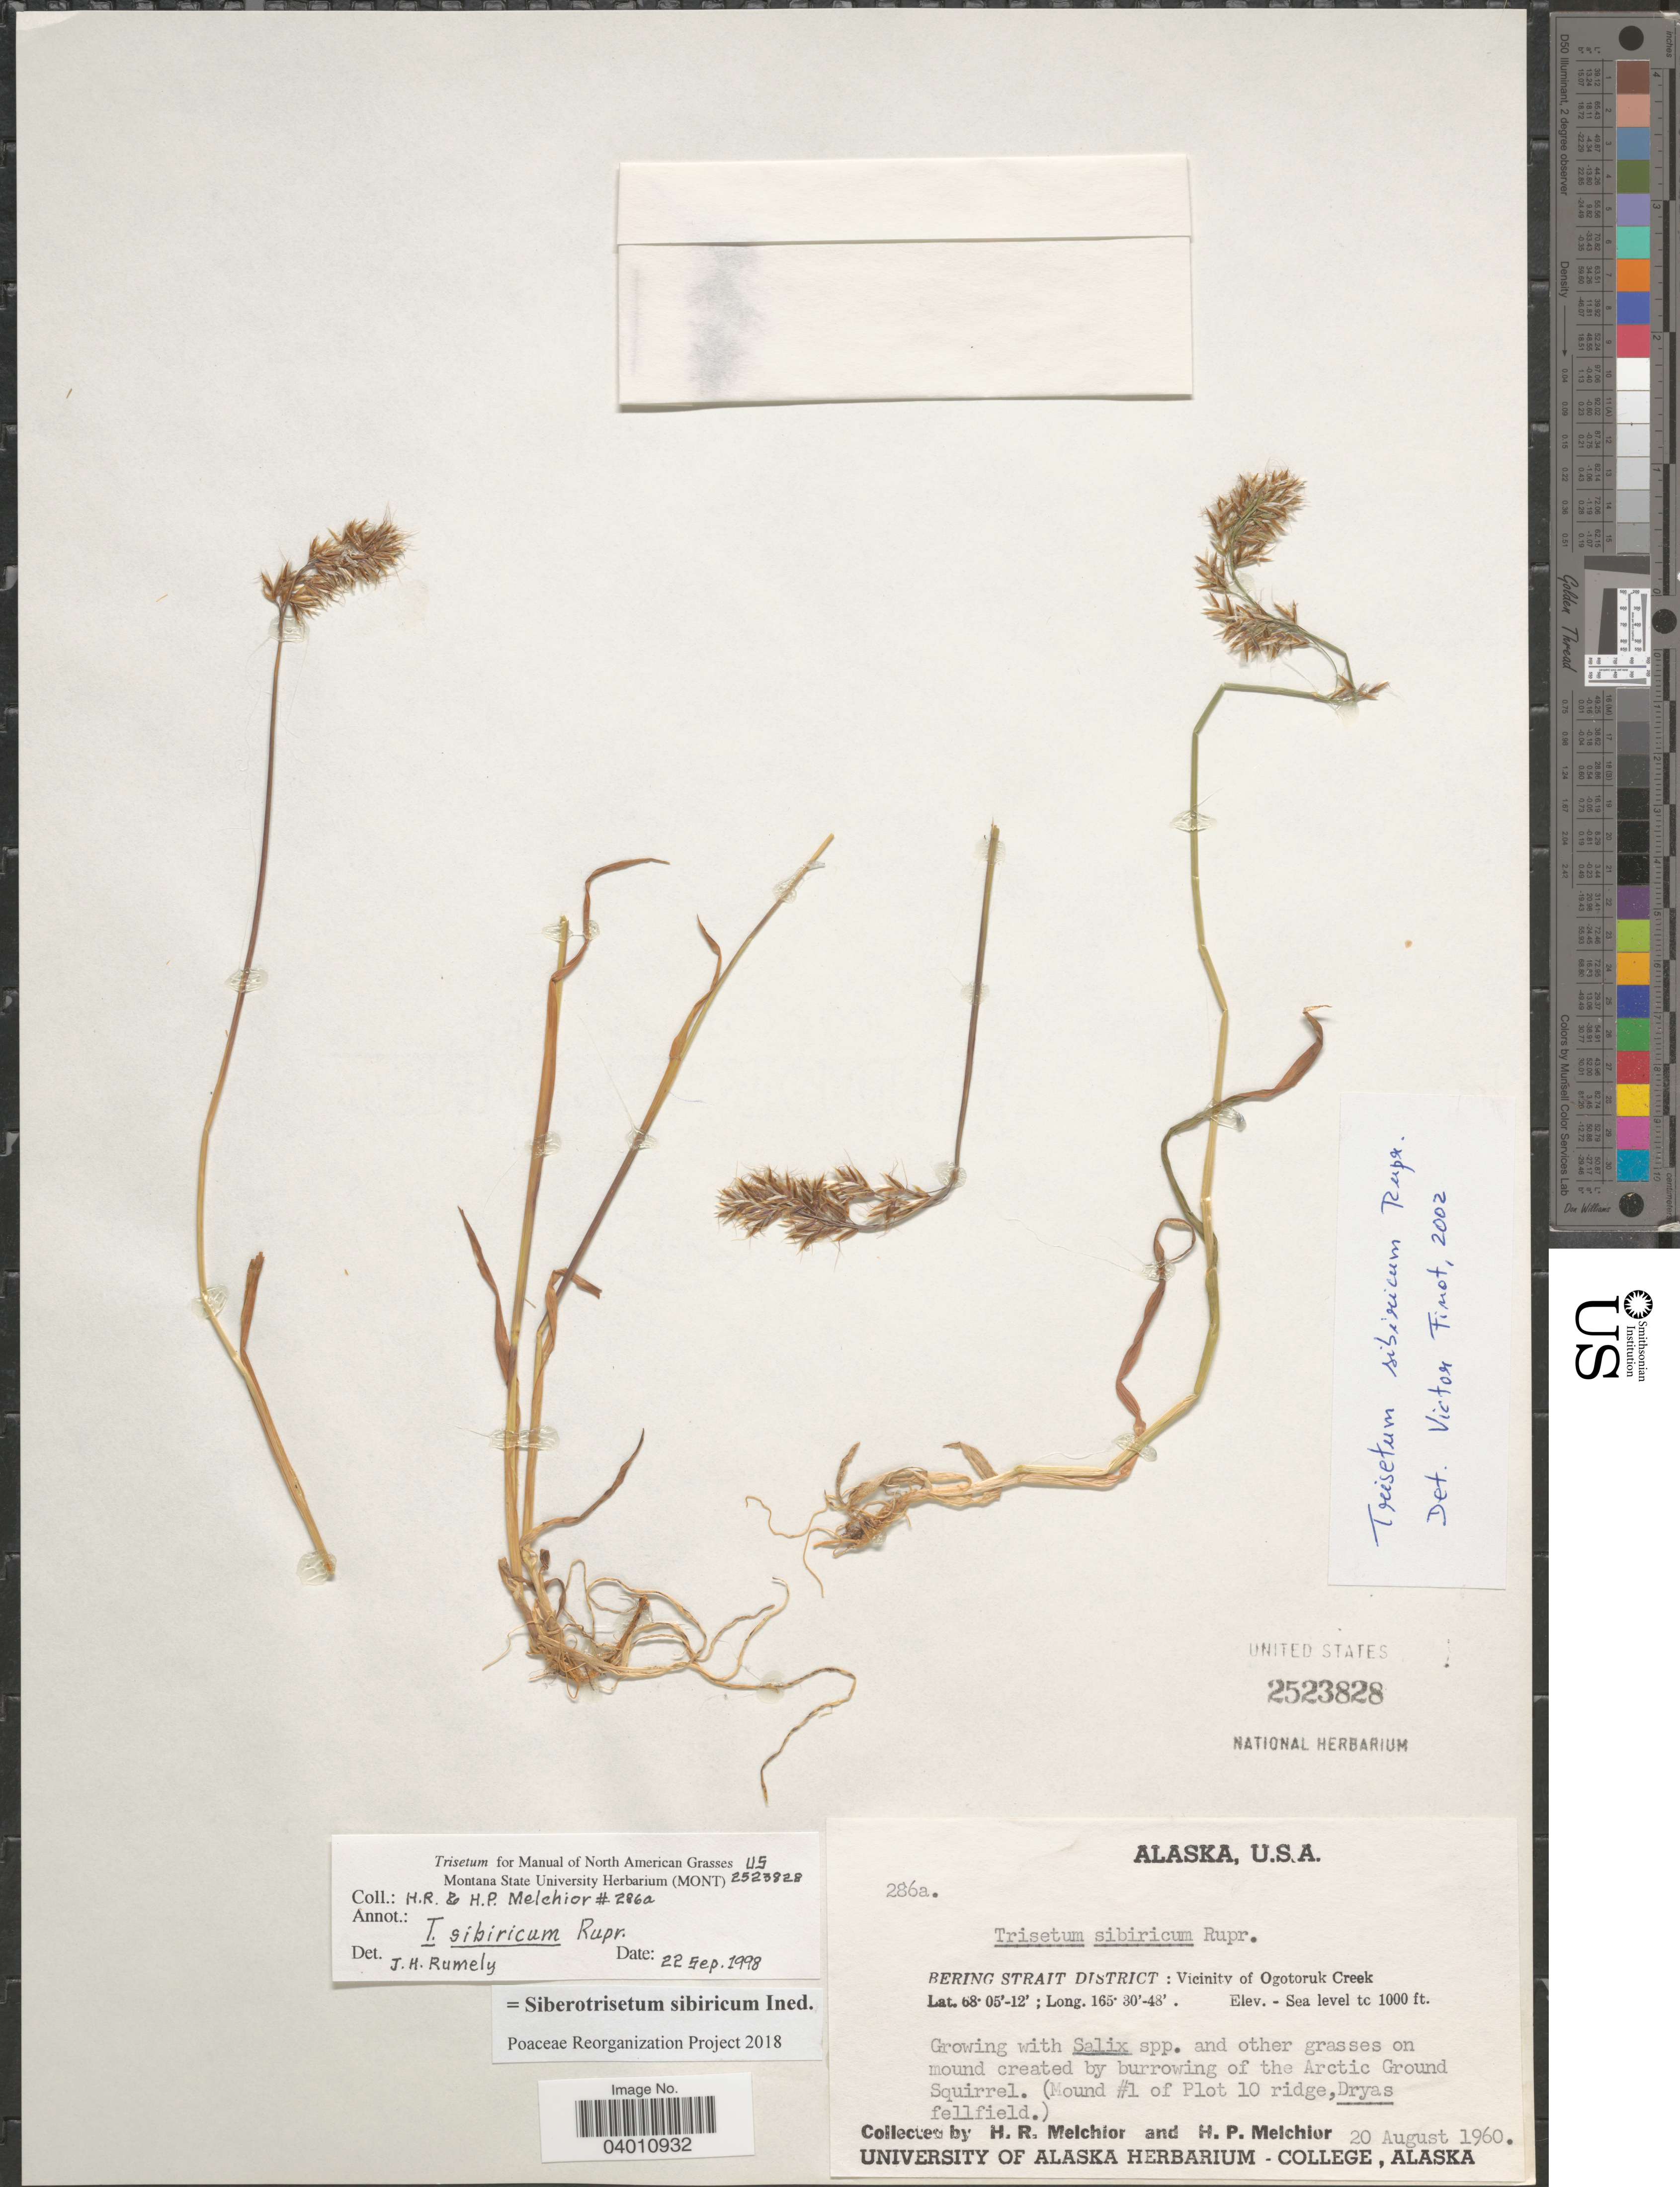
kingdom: Plantae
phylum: Tracheophyta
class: Liliopsida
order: Poales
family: Poaceae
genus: Sibirotrisetum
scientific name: Sibirotrisetum sibiricum (Rupr.) P. Barberá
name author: (Rupr.) Barberá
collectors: H. R. Melchior & H. P. Melchior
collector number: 286a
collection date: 1960-08-20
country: United States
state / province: Alaska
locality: Bering Strait District: Vicinity of Ogotoruk Creek.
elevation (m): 0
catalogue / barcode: US 2523828